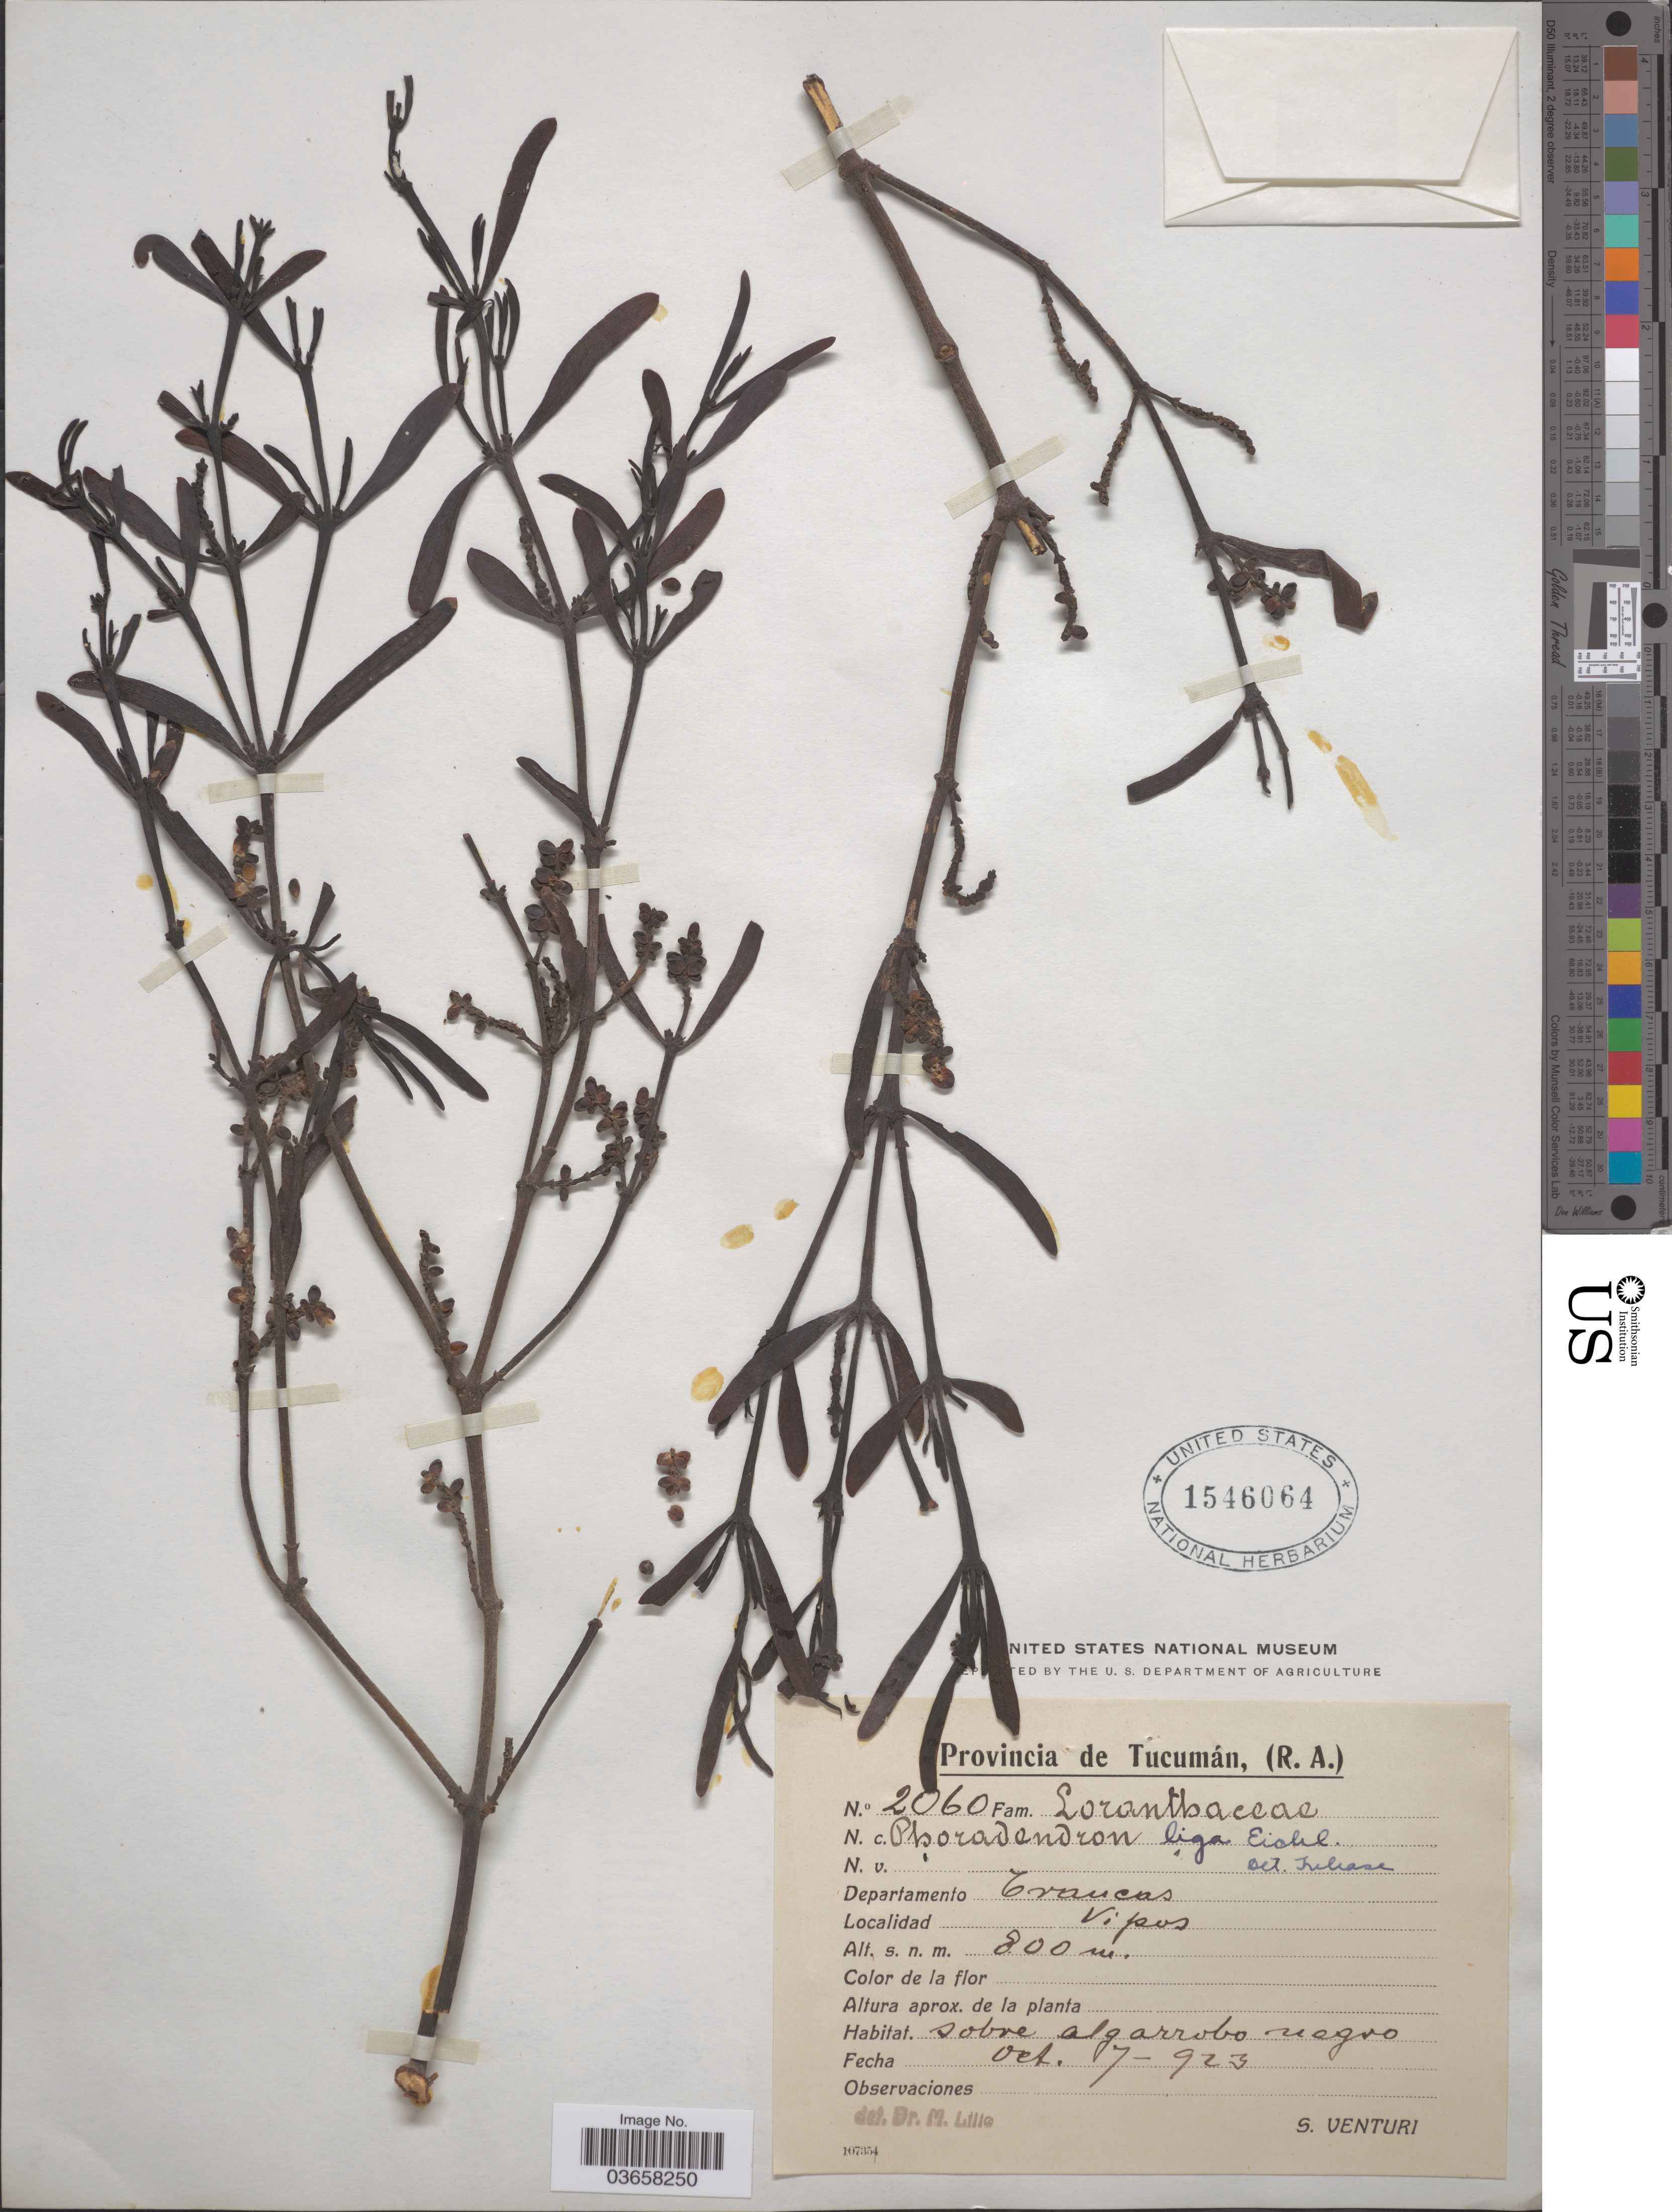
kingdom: Plantae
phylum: Tracheophyta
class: Magnoliopsida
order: Santalales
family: Viscaceae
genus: Phoradendron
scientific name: Phoradendron liga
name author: (Gillies ex Hook. & Arn.) Eichler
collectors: S. Venturi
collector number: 2060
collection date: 1923-10-07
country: Argentina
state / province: Tucuman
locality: Departamento Trancas. Vipos.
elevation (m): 800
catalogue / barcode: US 1546064